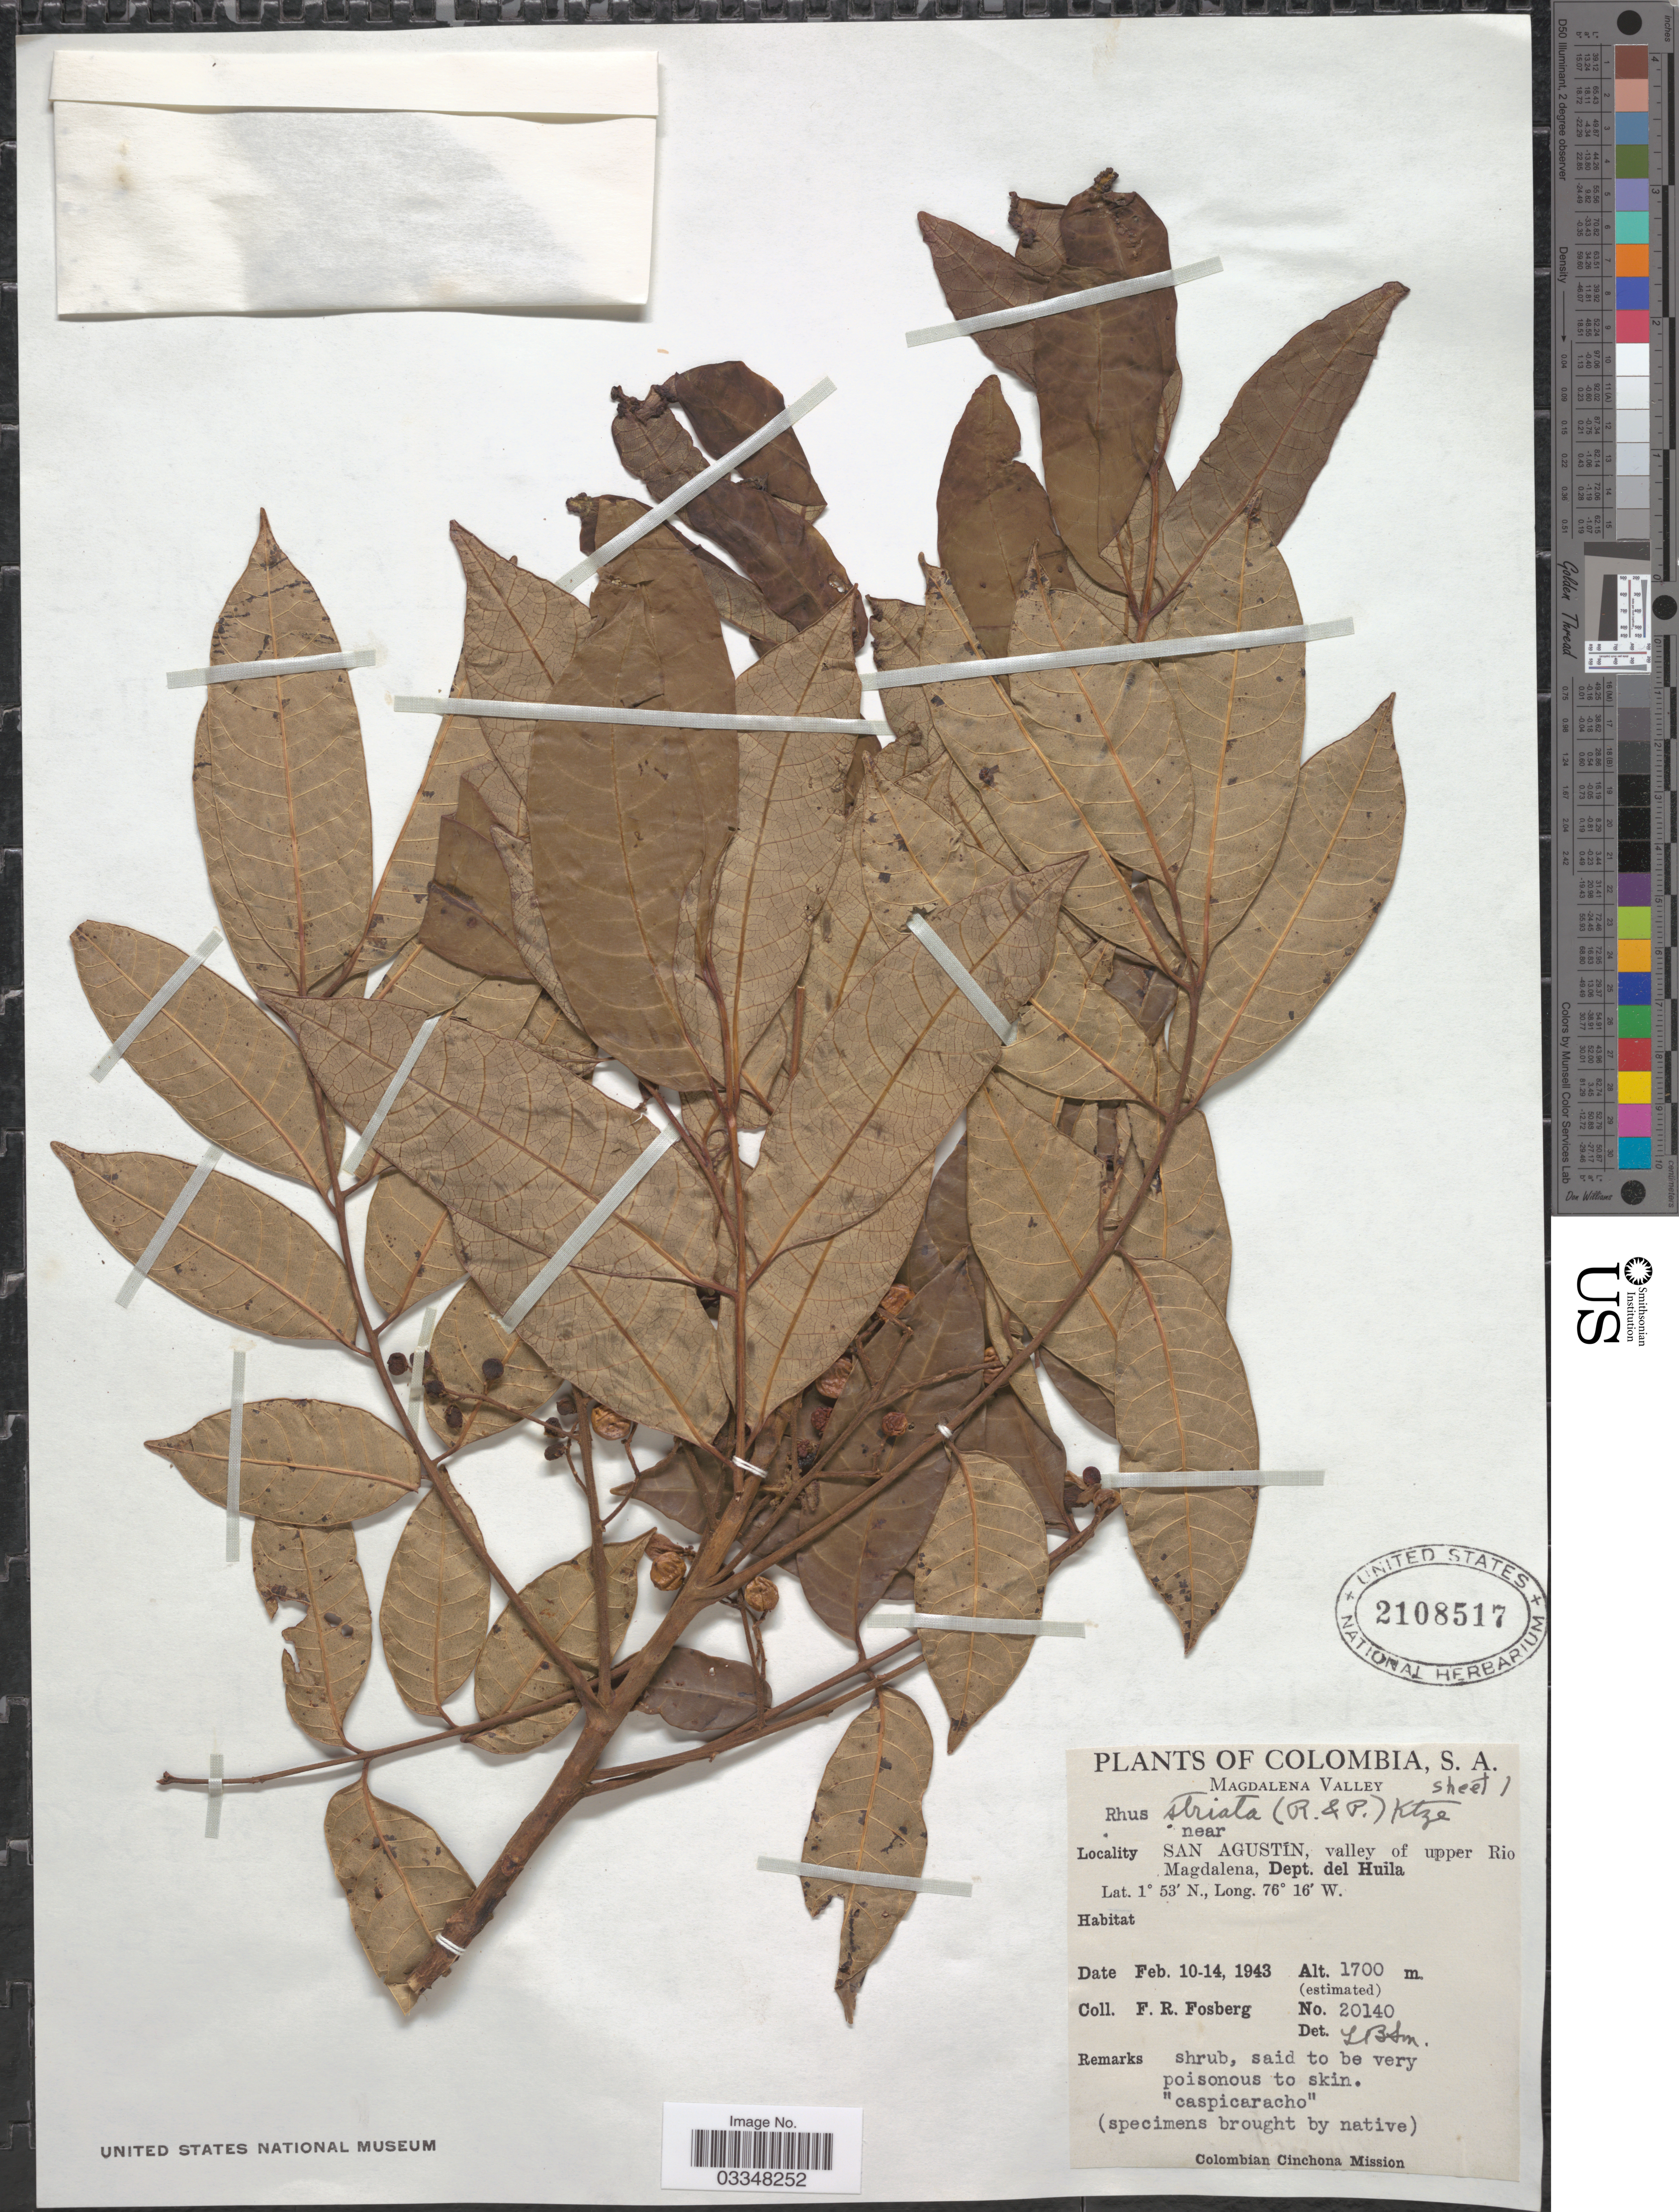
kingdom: Plantae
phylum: Tracheophyta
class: Magnoliopsida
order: Sapindales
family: Anacardiaceae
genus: Toxicodendron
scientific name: Toxicodendron striatum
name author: (Ruiz & Pav.) Kuntze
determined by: Mitchell, John D.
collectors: F. R. Fosberg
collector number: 20140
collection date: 1943-02-10/1943-02-14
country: Colombia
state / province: Huila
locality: Magdalena Valley. Near San Agustín, valley of upper Rio Magdalena, Dept. del Huila.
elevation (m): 1700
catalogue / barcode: US 2108517